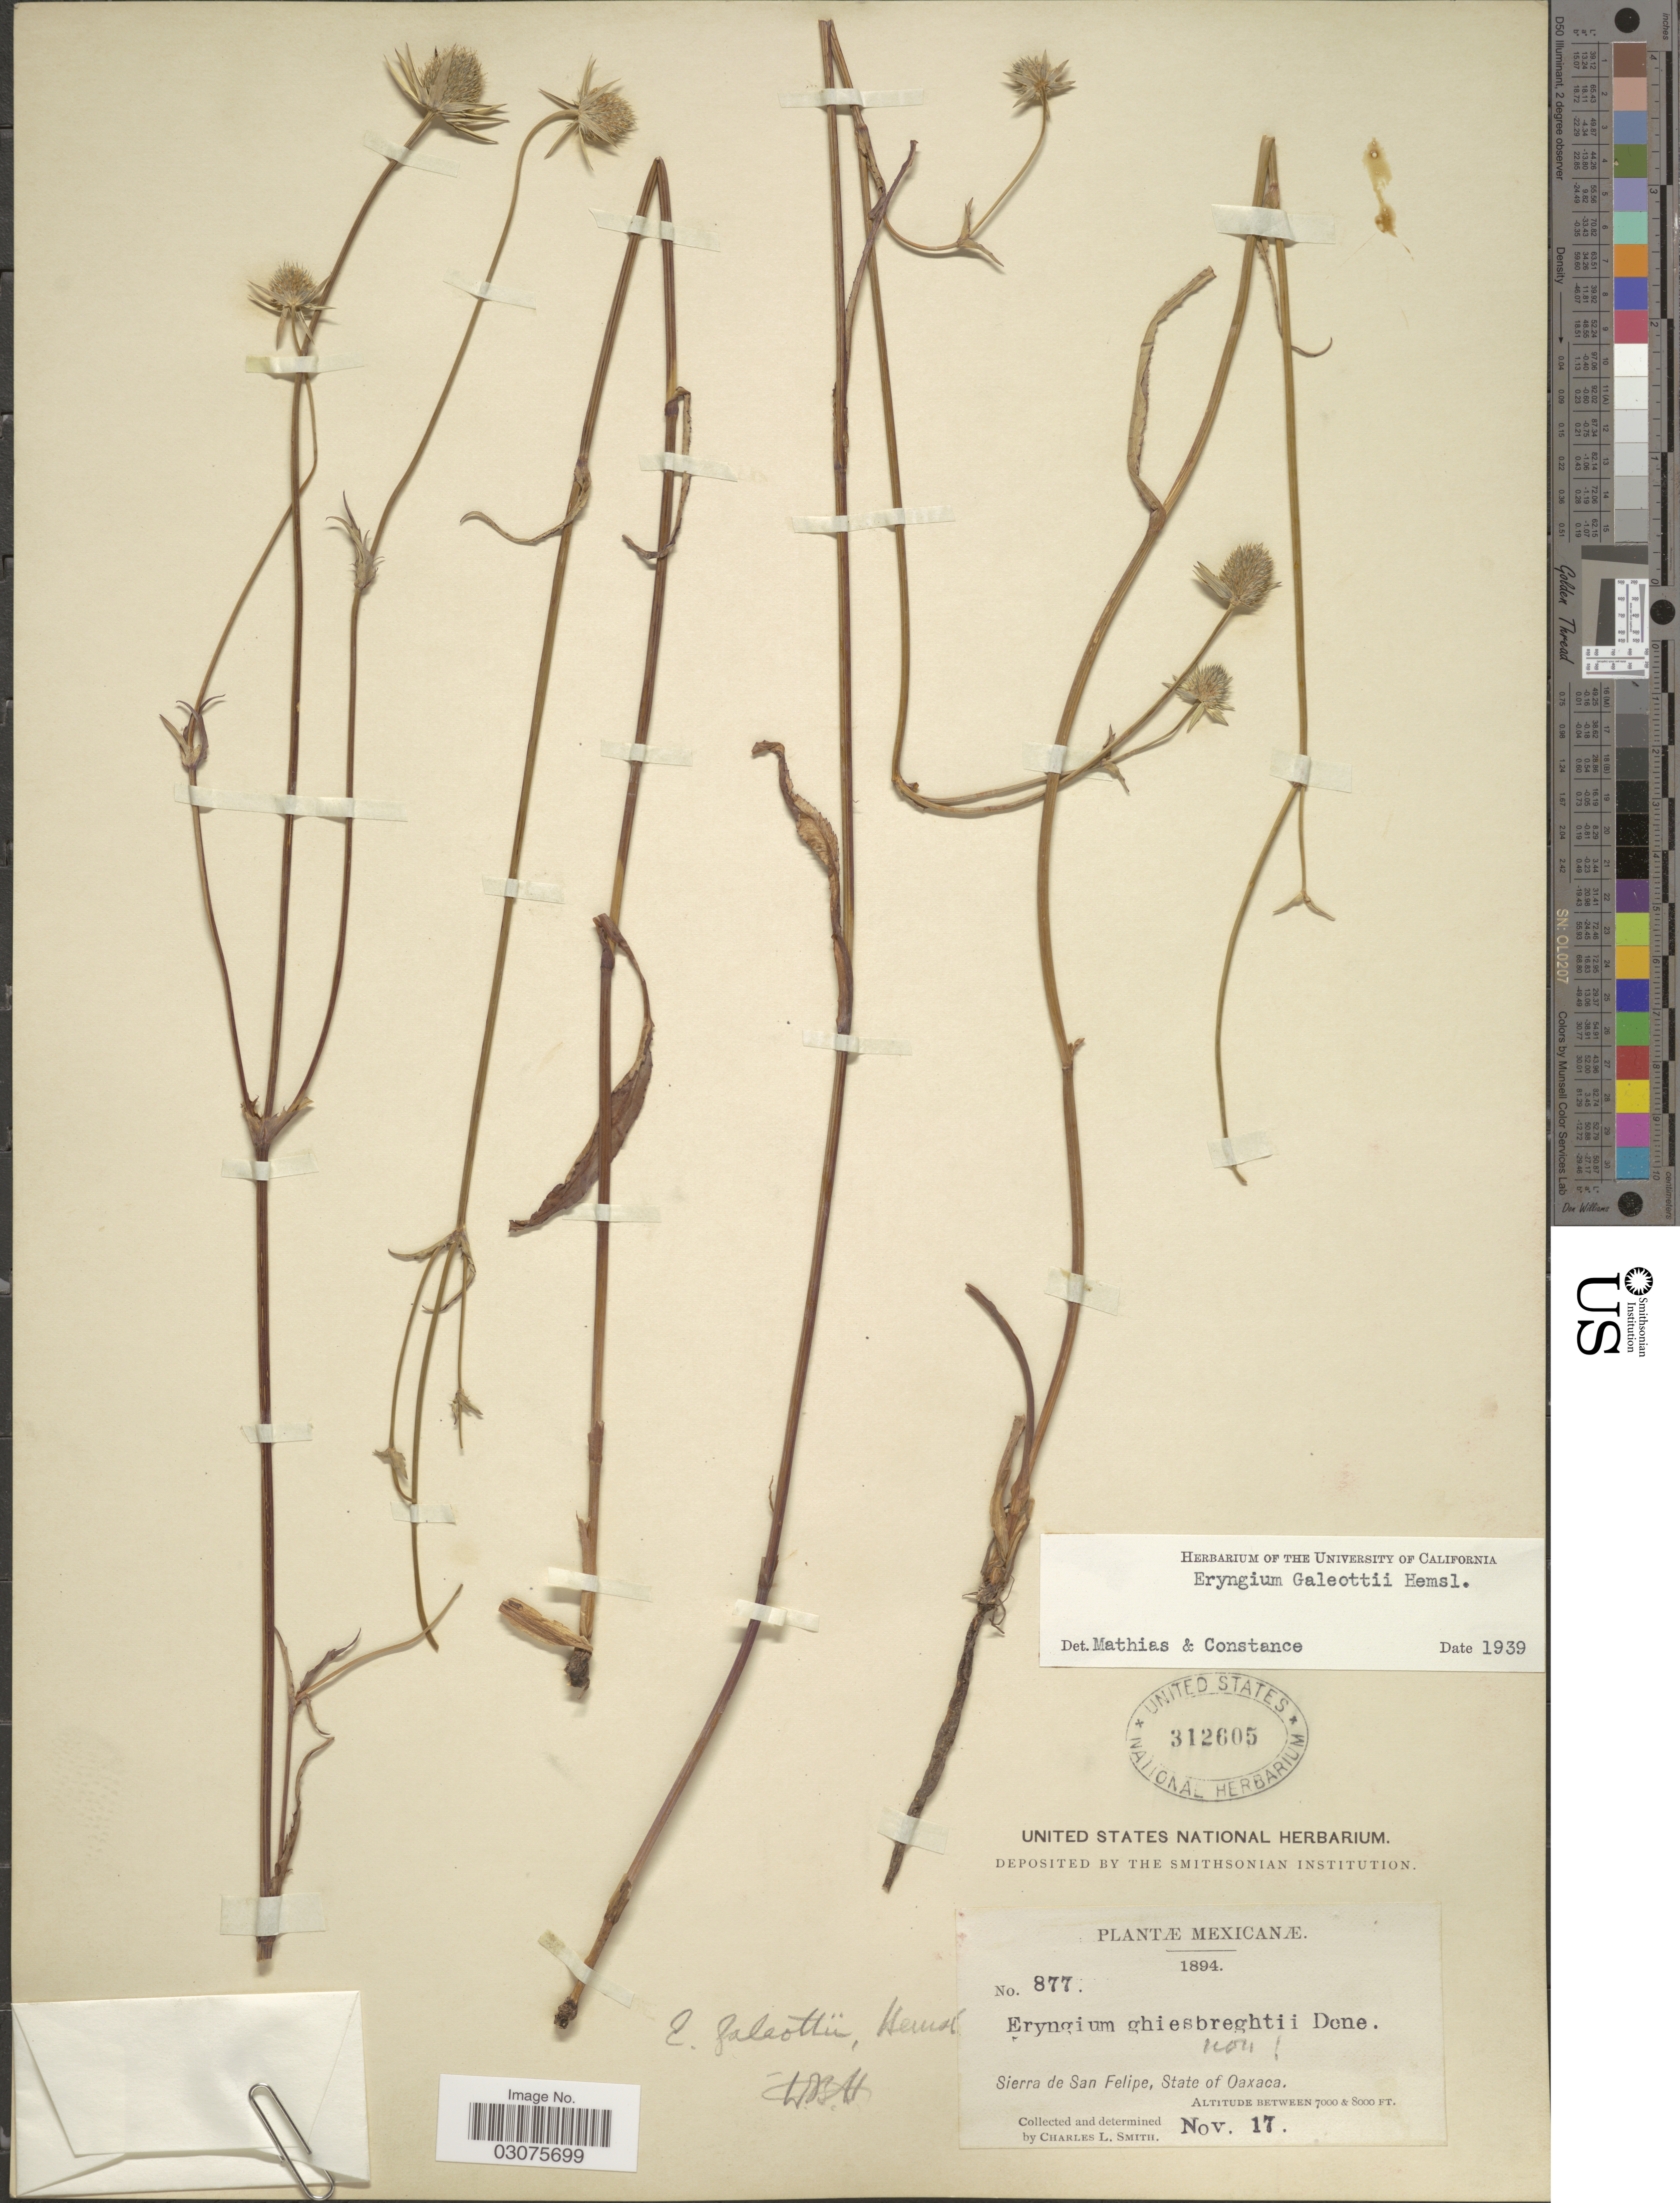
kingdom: Plantae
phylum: Tracheophyta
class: Magnoliopsida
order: Apiales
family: Apiaceae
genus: Eryngium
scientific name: Eryngium galeottii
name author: Hemsl.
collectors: C. L. Smith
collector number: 877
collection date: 1894-11-17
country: Mexico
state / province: Oaxaca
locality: Sierra de San Felipe.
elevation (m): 2134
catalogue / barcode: US 312605